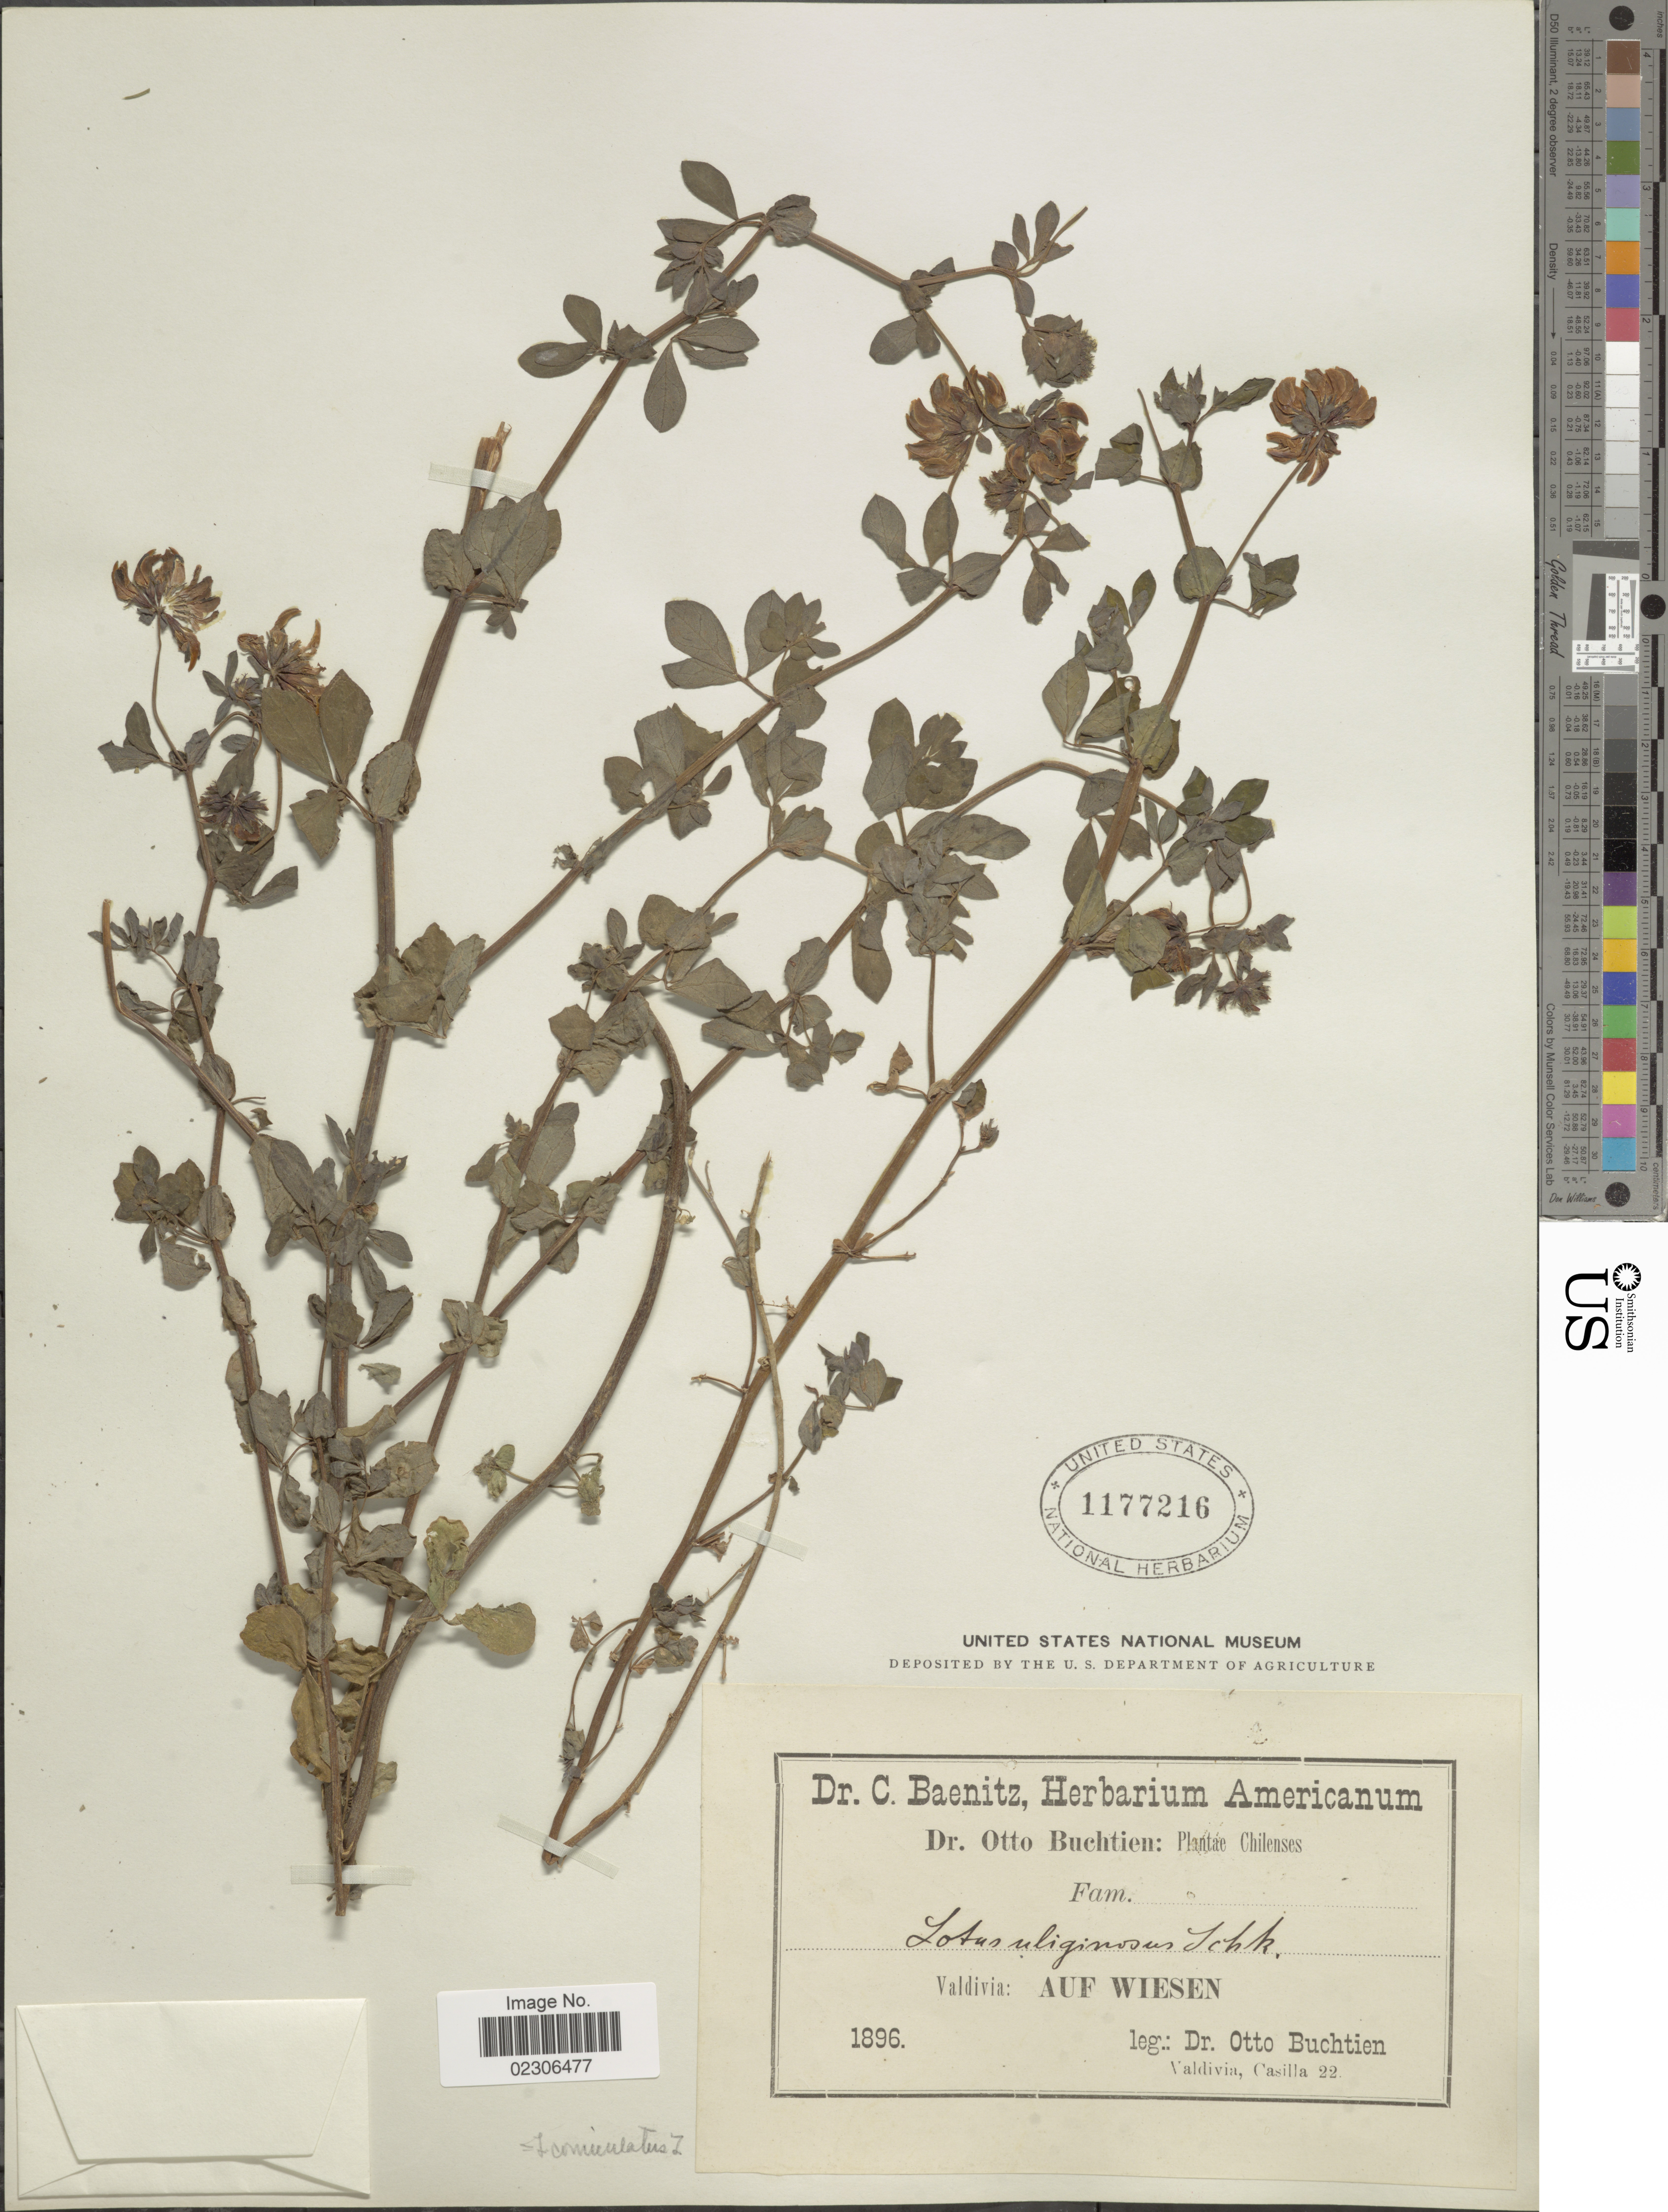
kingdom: Plantae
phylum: Tracheophyta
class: Magnoliopsida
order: Fabales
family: Fabaceae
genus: Lotus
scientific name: Lotus corniculatus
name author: L.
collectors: O. Buchtien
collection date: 1896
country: Chile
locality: Valdivia: Auf Wiesen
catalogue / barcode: US 1177216